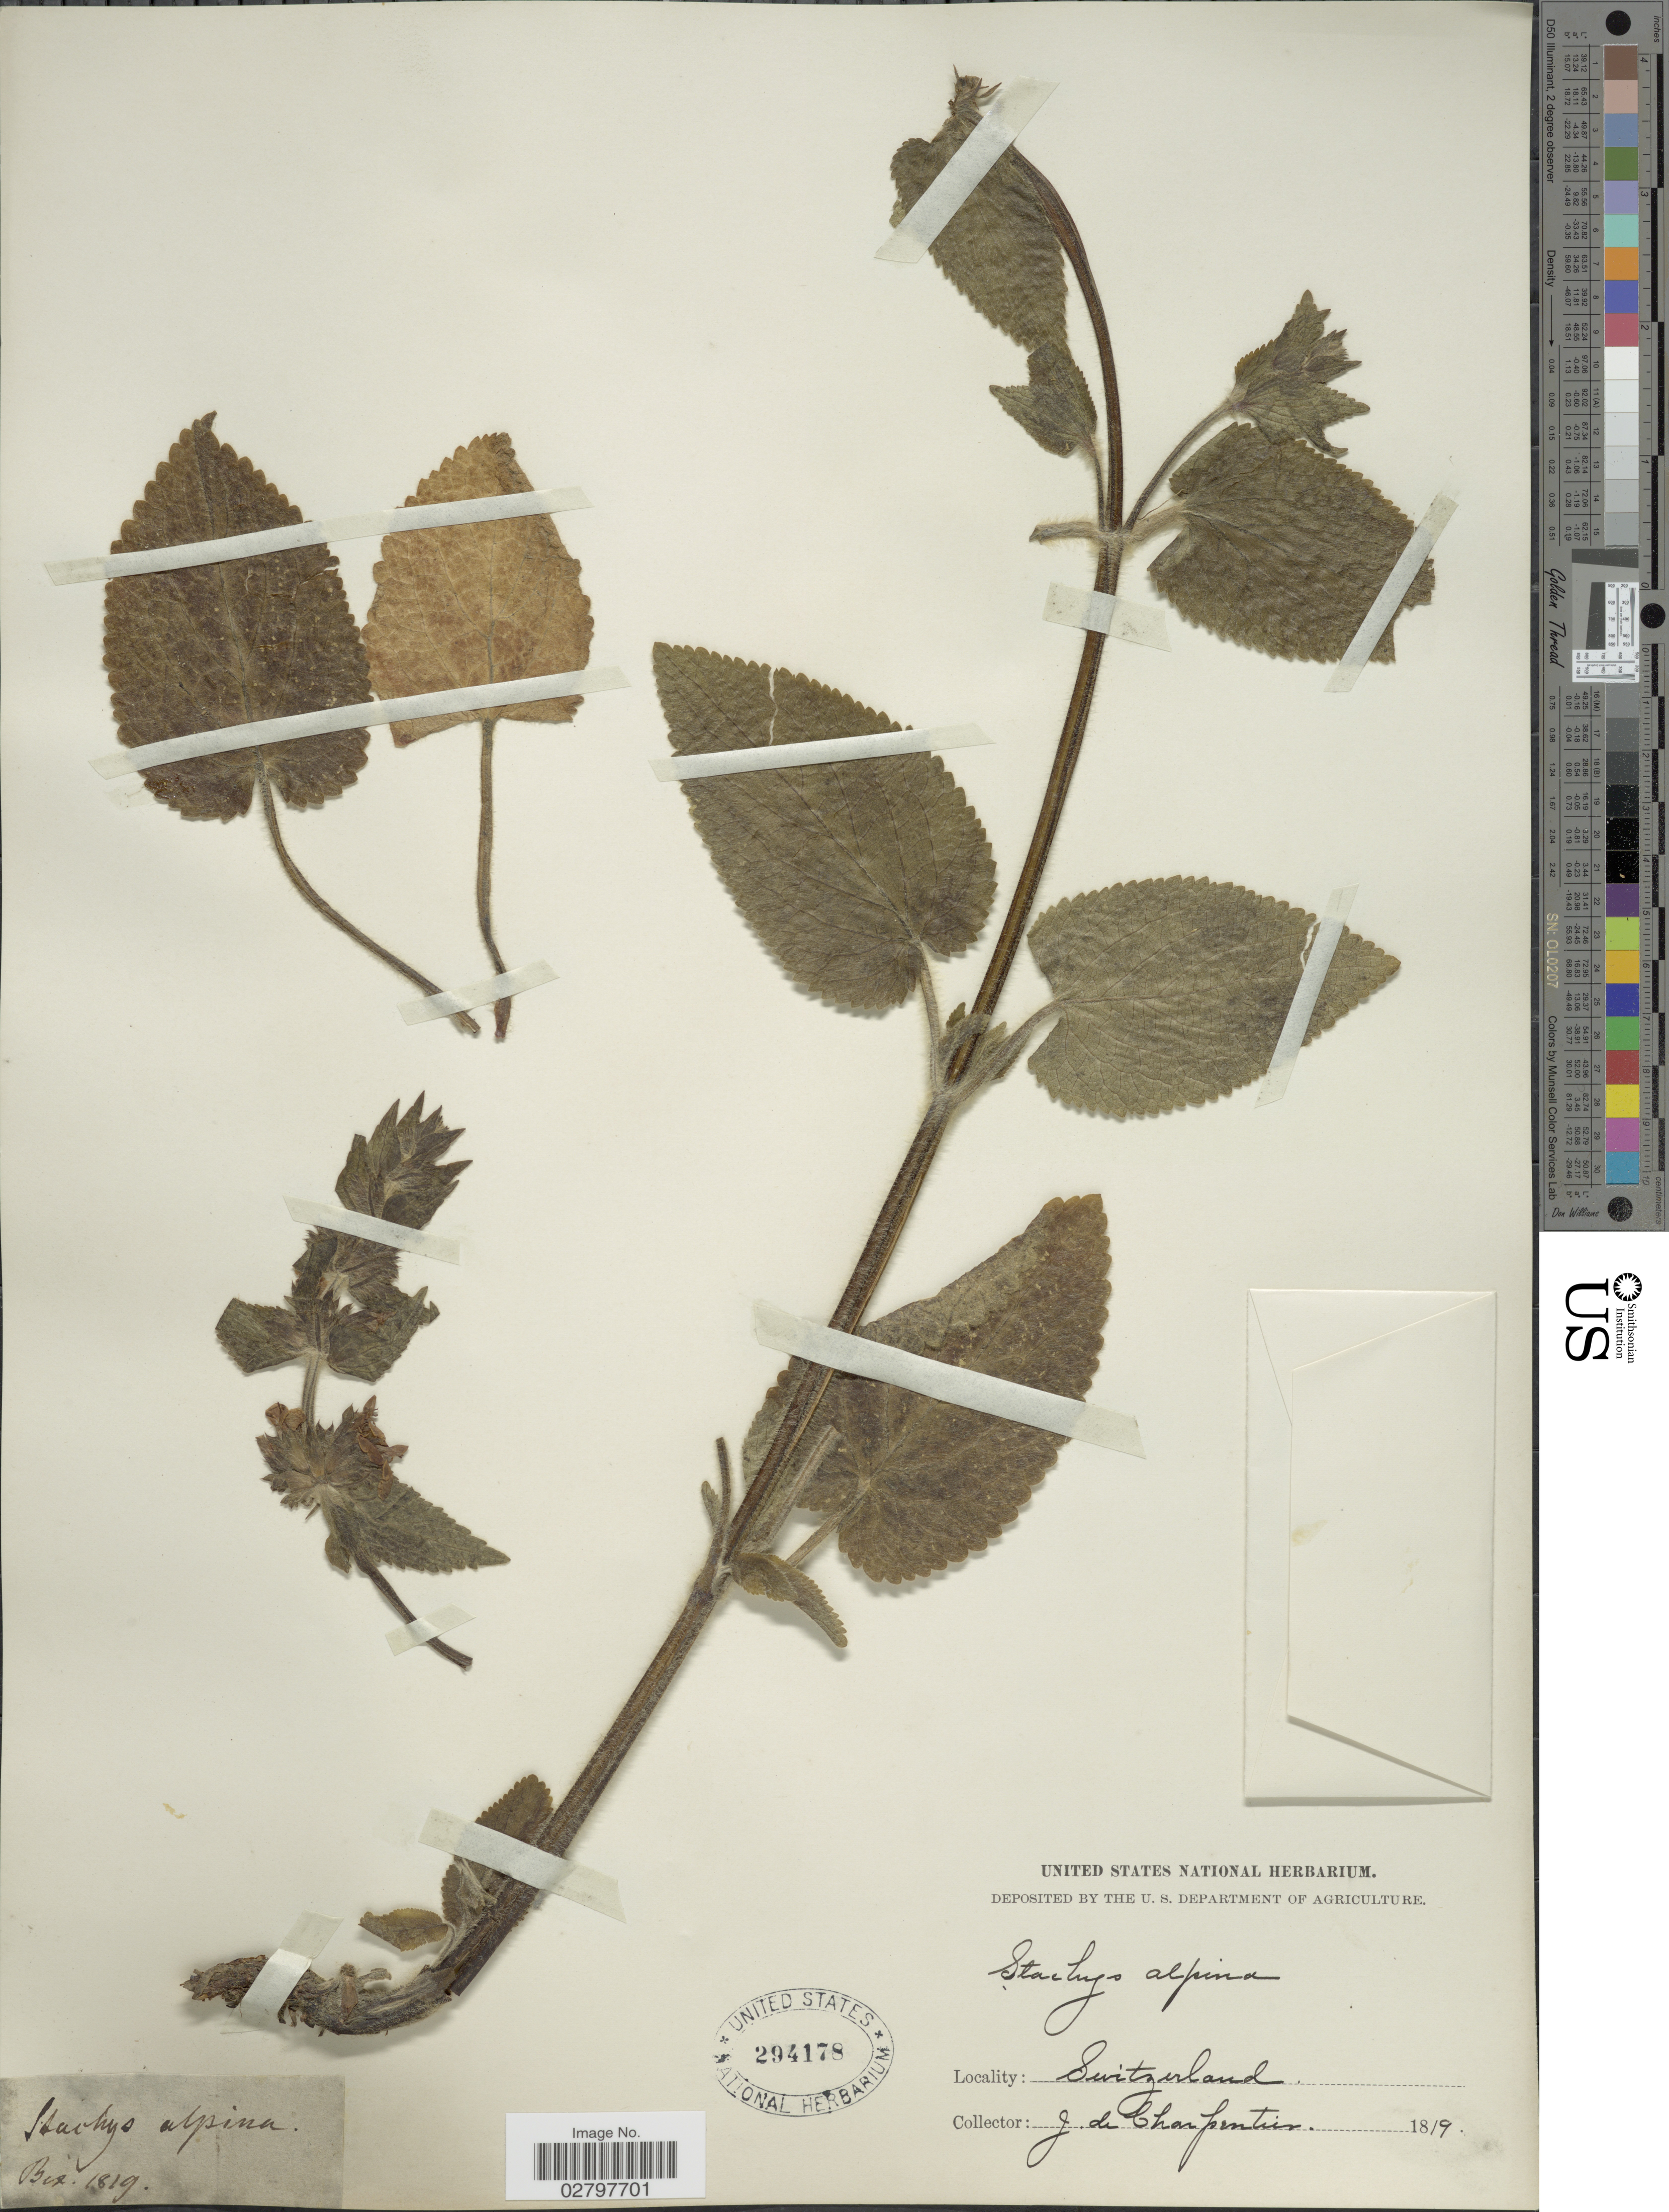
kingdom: Plantae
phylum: Tracheophyta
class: Magnoliopsida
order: Lamiales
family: Lamiaceae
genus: Stachys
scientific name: Stachys alpina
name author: L.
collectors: J. Charpentier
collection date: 1819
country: Switzerland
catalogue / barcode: US 294178